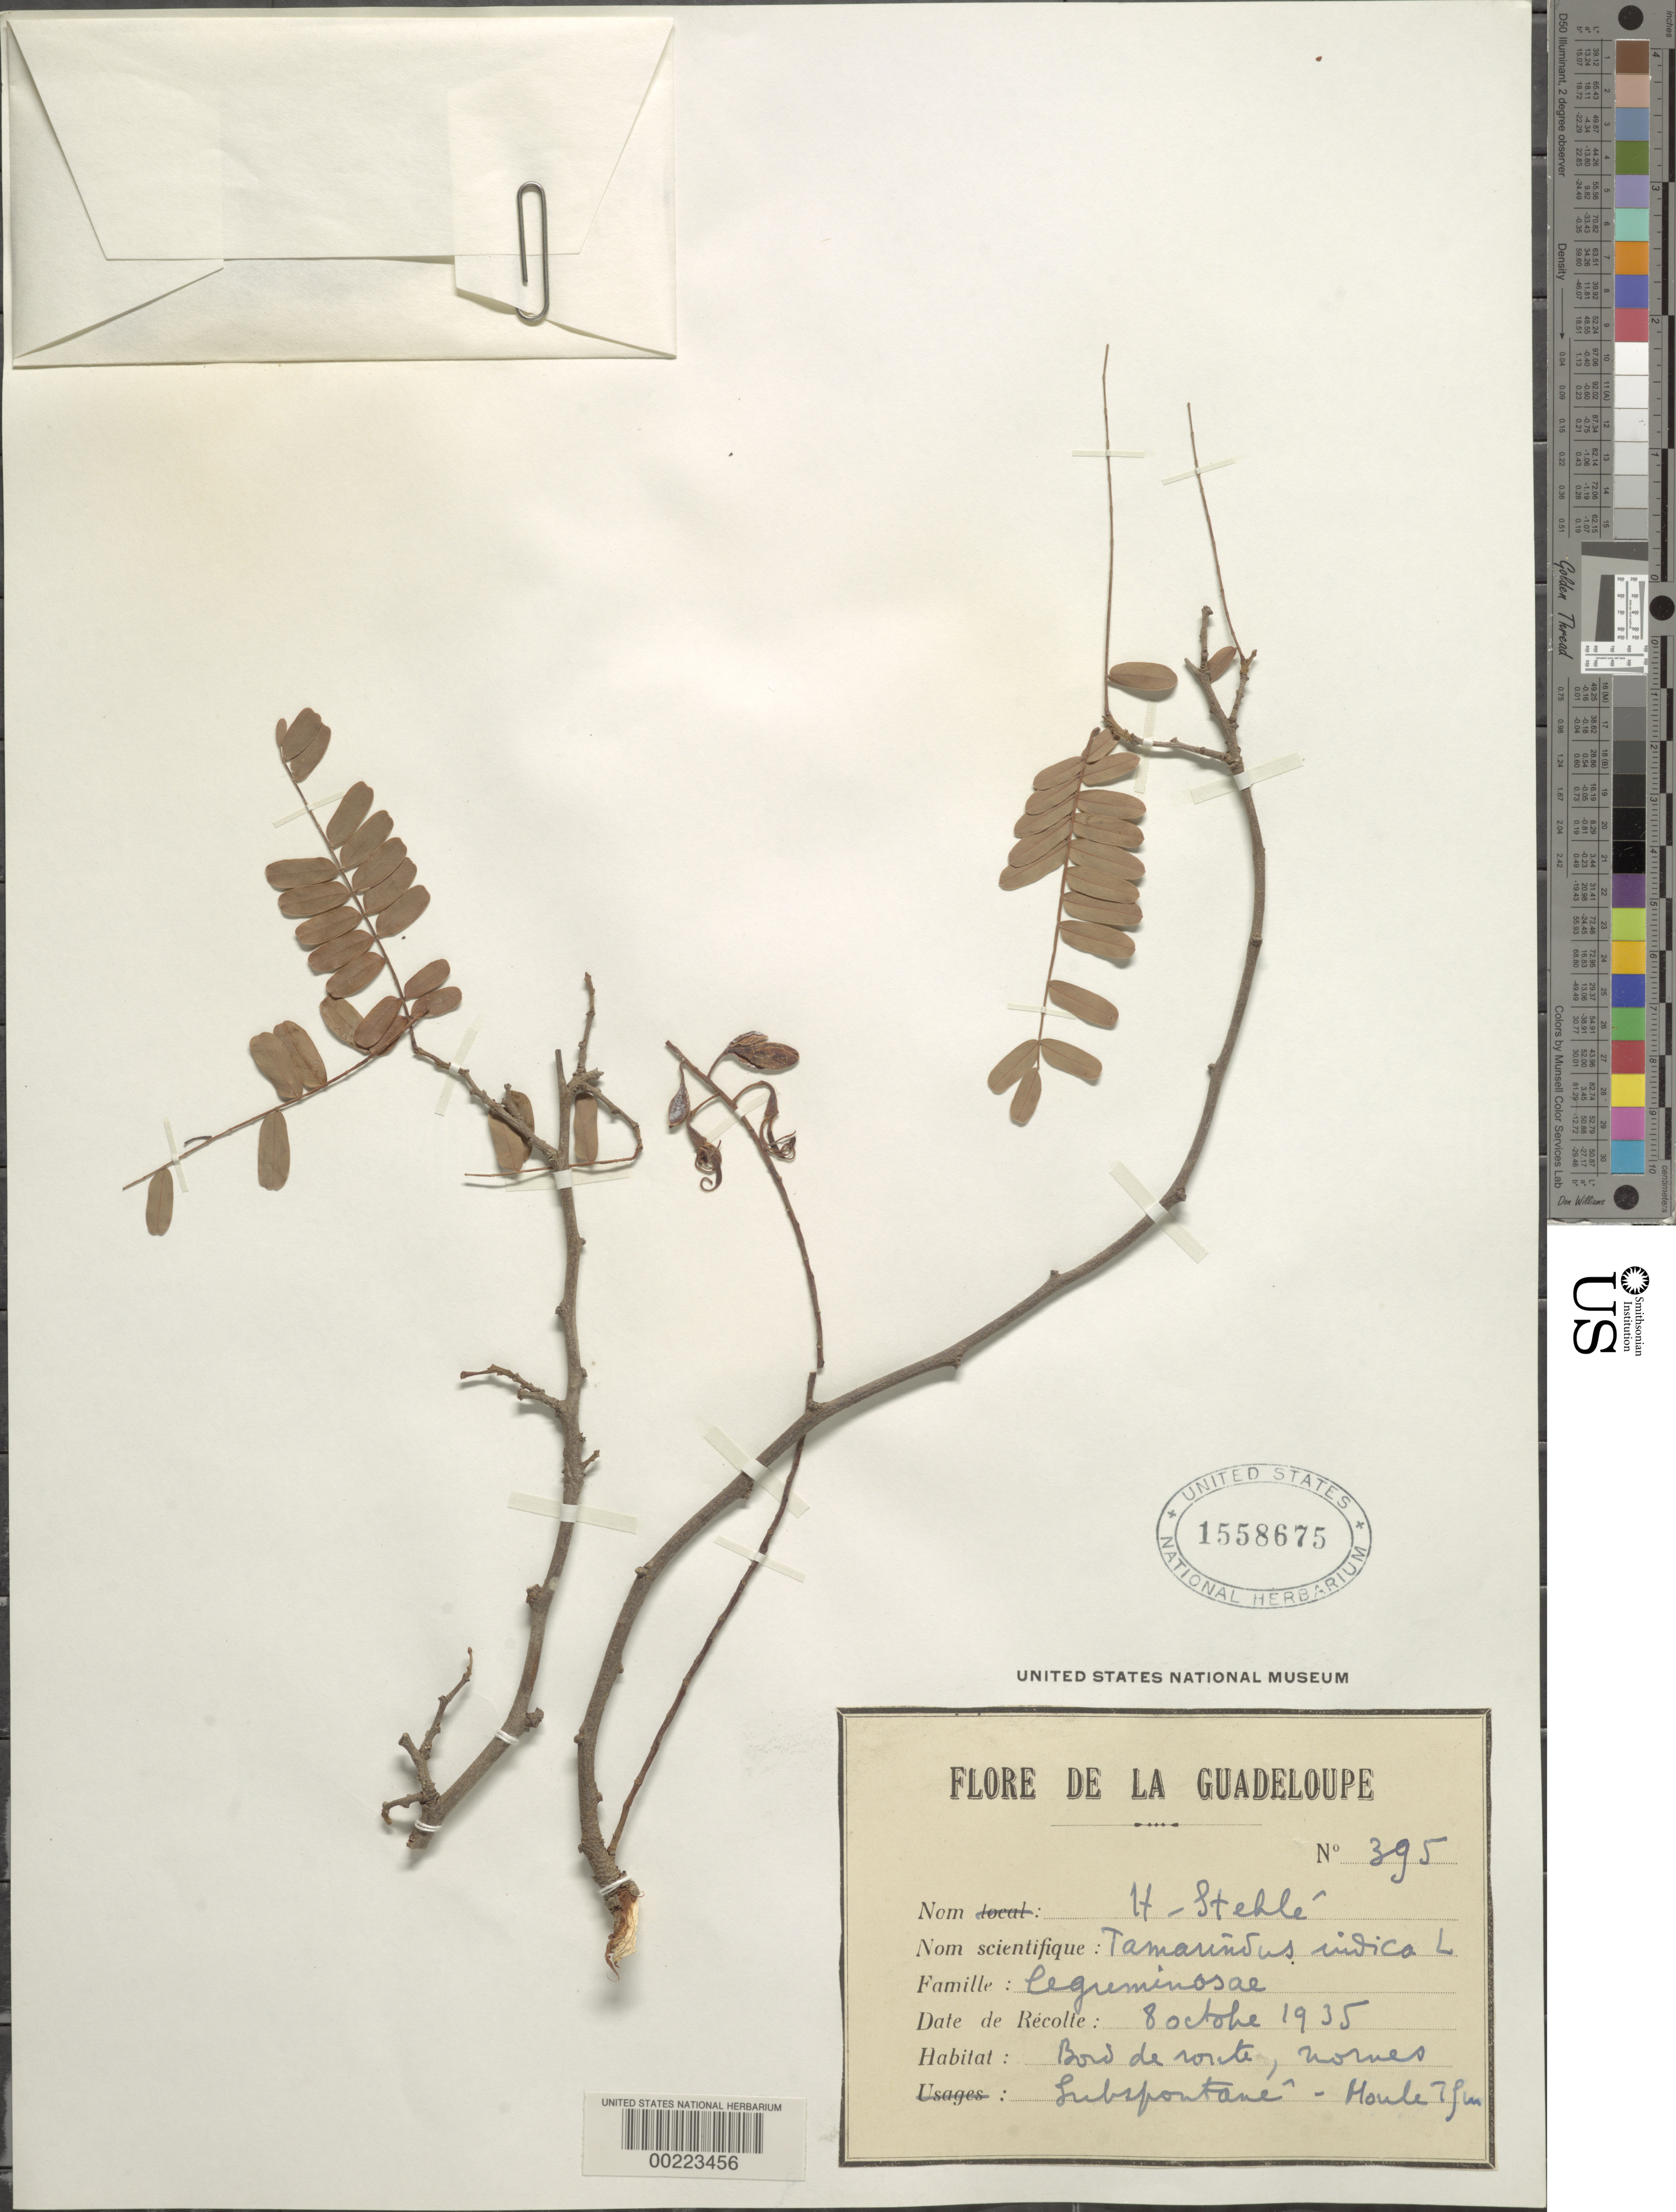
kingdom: Plantae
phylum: Tracheophyta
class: Magnoliopsida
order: Fabales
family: Fabaceae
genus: Tamarindus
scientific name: Tamarindus indica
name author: L.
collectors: H. Stehlé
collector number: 395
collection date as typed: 08 Oct 1935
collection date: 1935-10-08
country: Guadeloupe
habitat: Along the road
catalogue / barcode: US 1558675